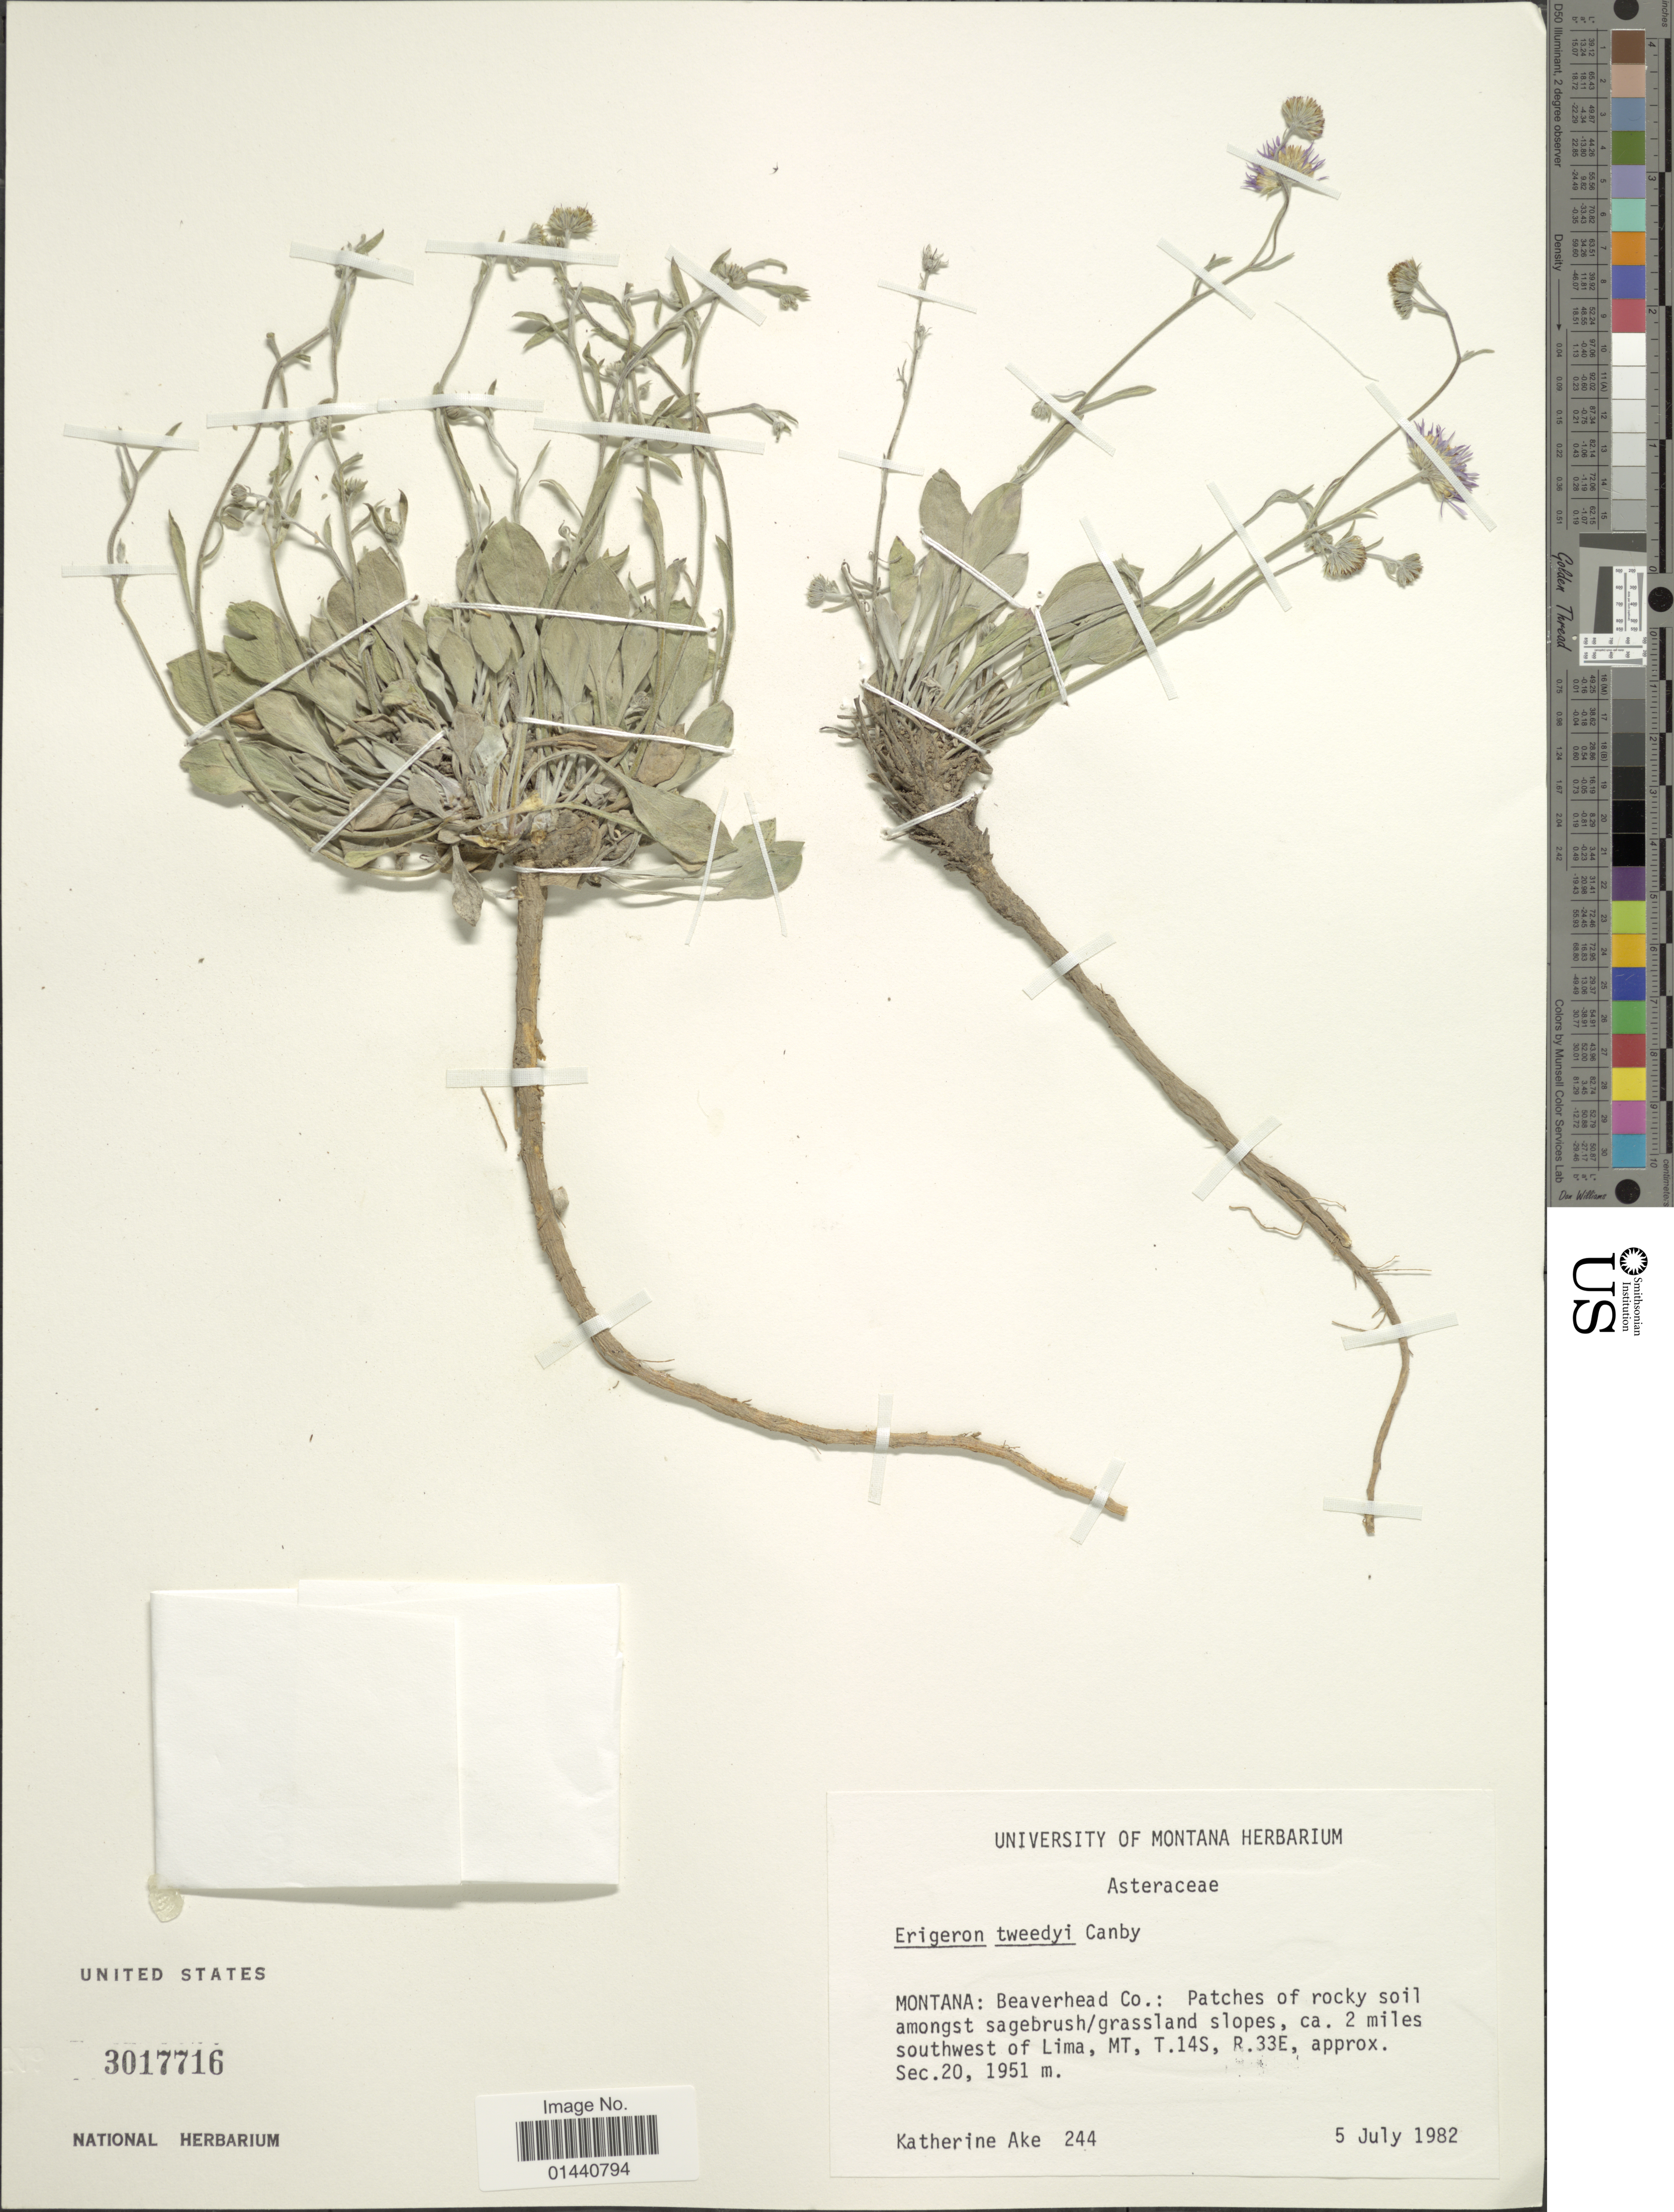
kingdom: Plantae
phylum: Tracheophyta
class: Magnoliopsida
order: Asterales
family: Asteraceae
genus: Erigeron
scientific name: Erigeron tweediei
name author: Hook. & Arn.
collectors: K. Ake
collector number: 244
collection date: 1982-07-05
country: United States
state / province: Montana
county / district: Beaverhead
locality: Patches of rocky soil amongst sagebrush/grassland slopes, ca. 2 miles SW of Lima, MT, T.14S, R.33 E. approx.Sec.20.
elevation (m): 1951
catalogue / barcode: US 3017716